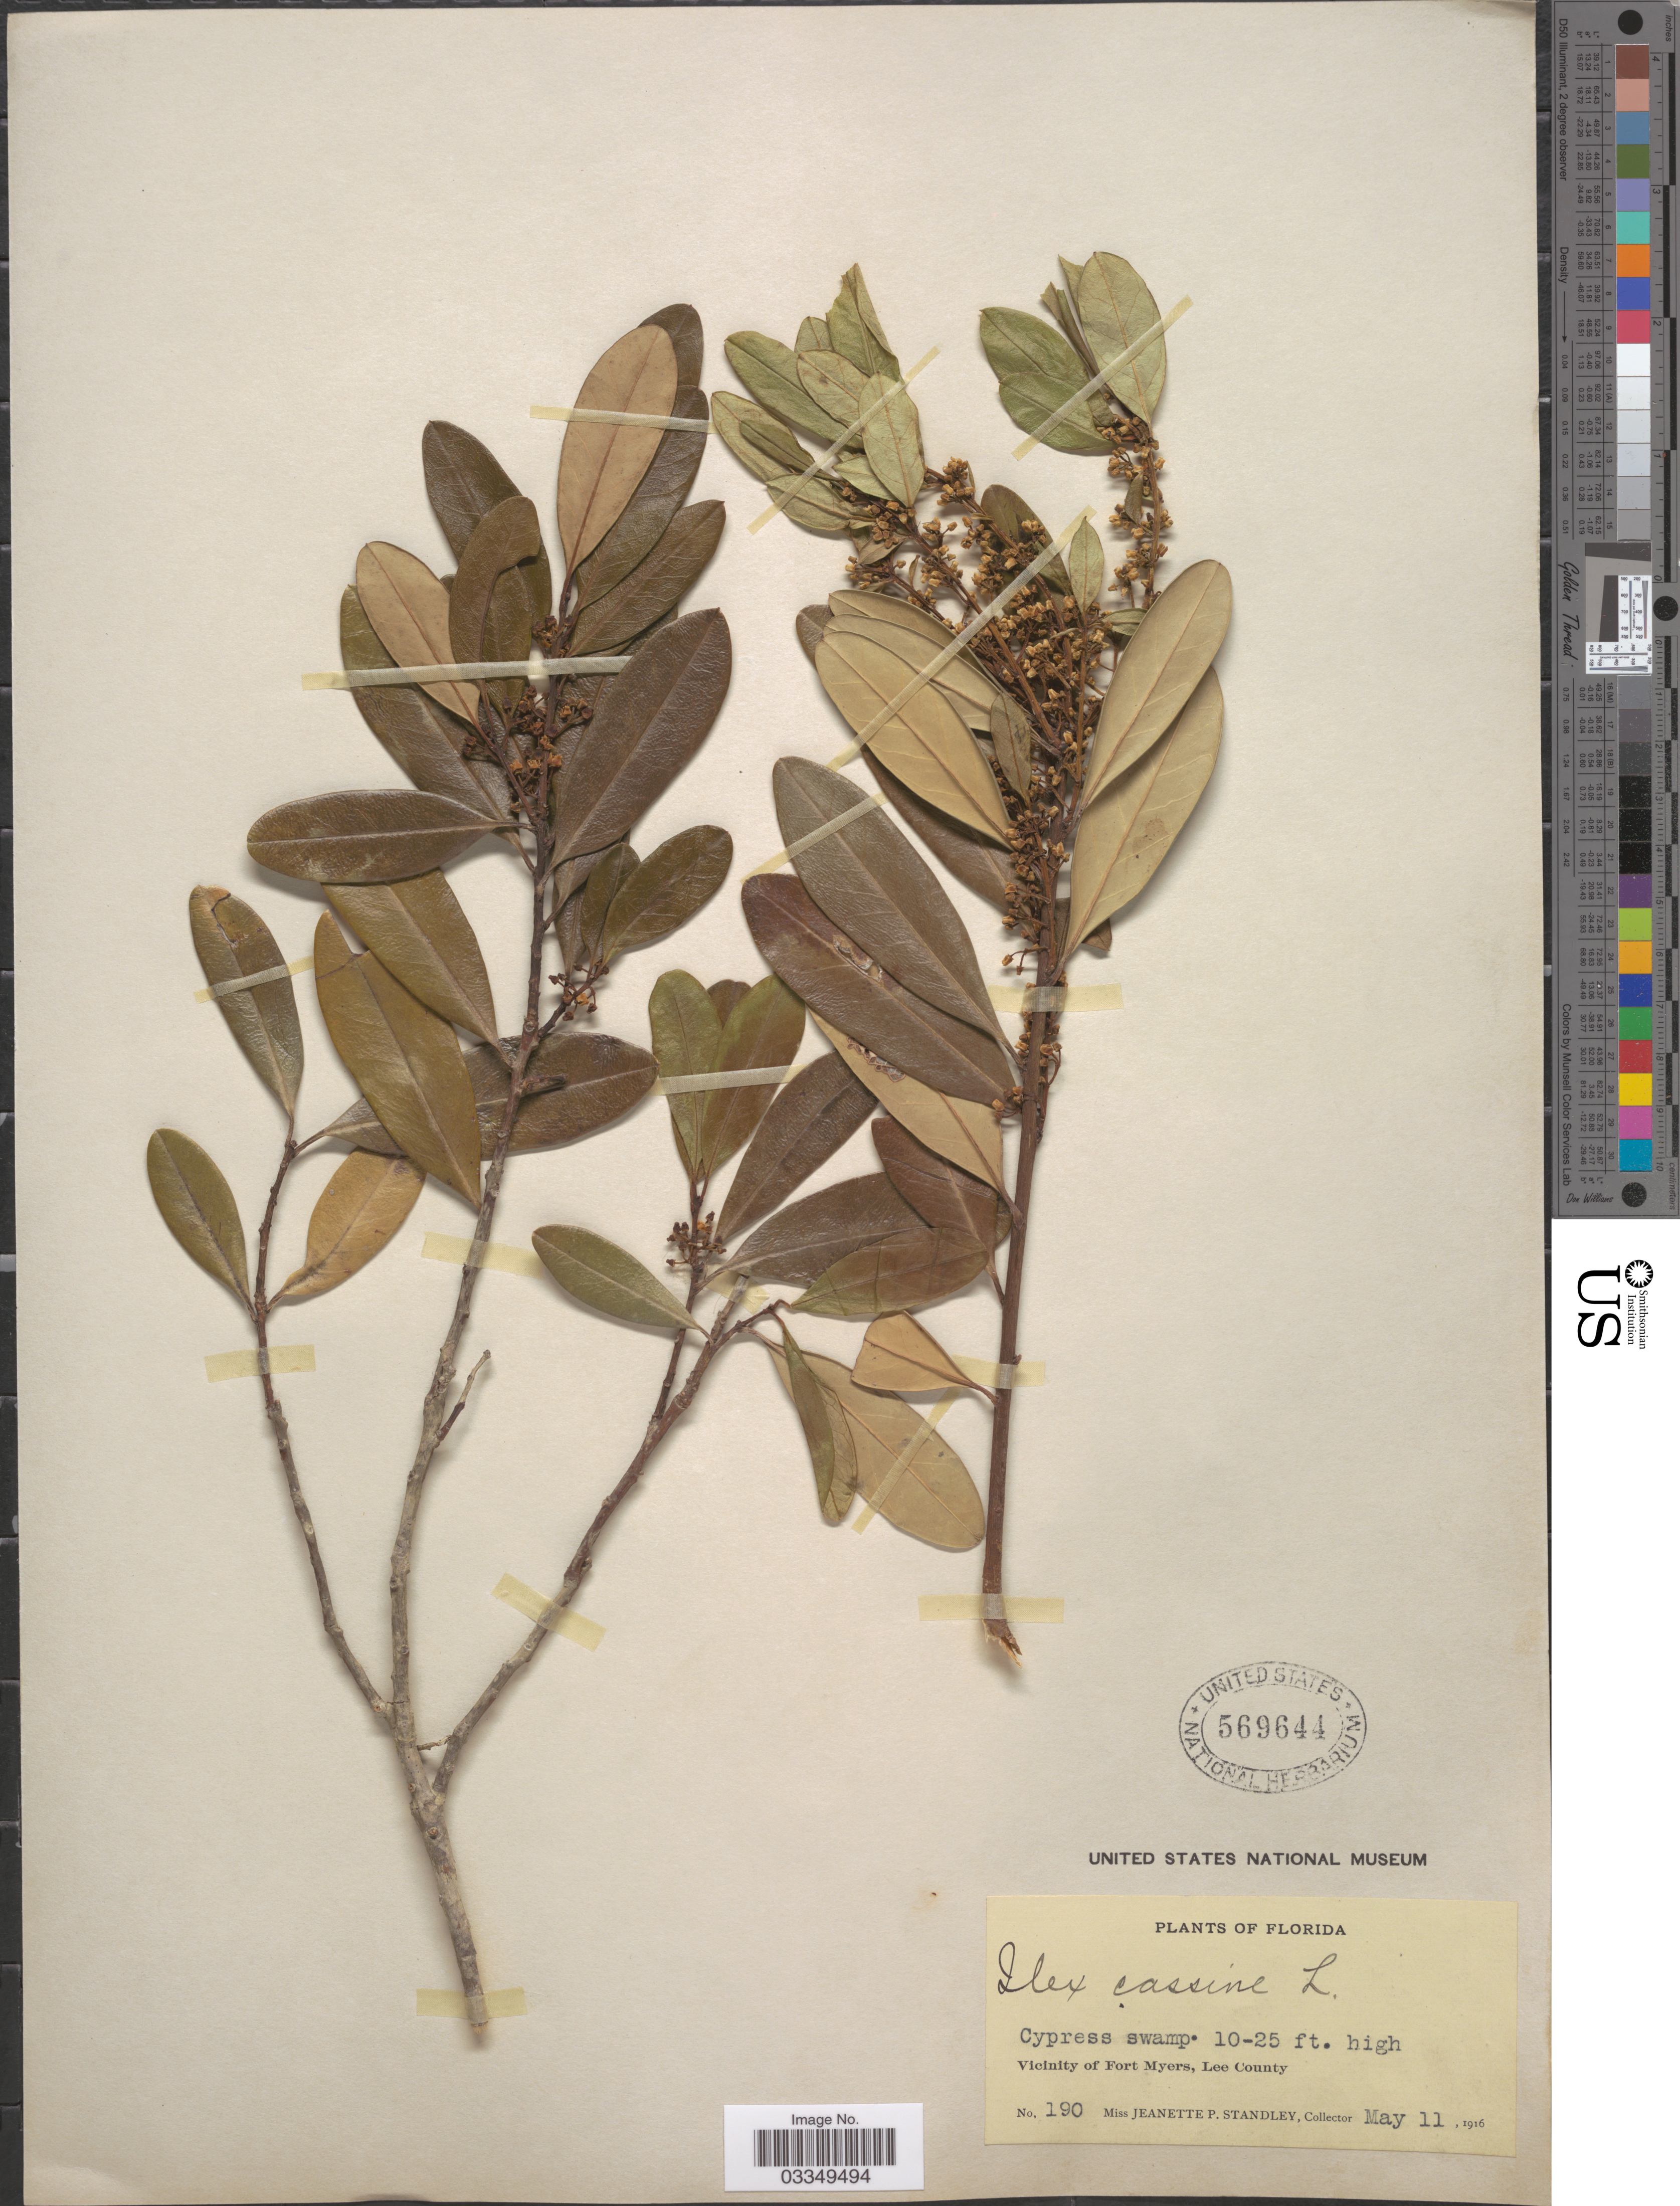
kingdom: Plantae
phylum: Tracheophyta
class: Magnoliopsida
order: Aquifoliales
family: Aquifoliaceae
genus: Ilex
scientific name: Ilex cassine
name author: L.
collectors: J. P. Standley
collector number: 190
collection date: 1916-05-11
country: United States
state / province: Florida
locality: Vicinity of Fort Myers, Lee County.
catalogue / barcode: US 569644